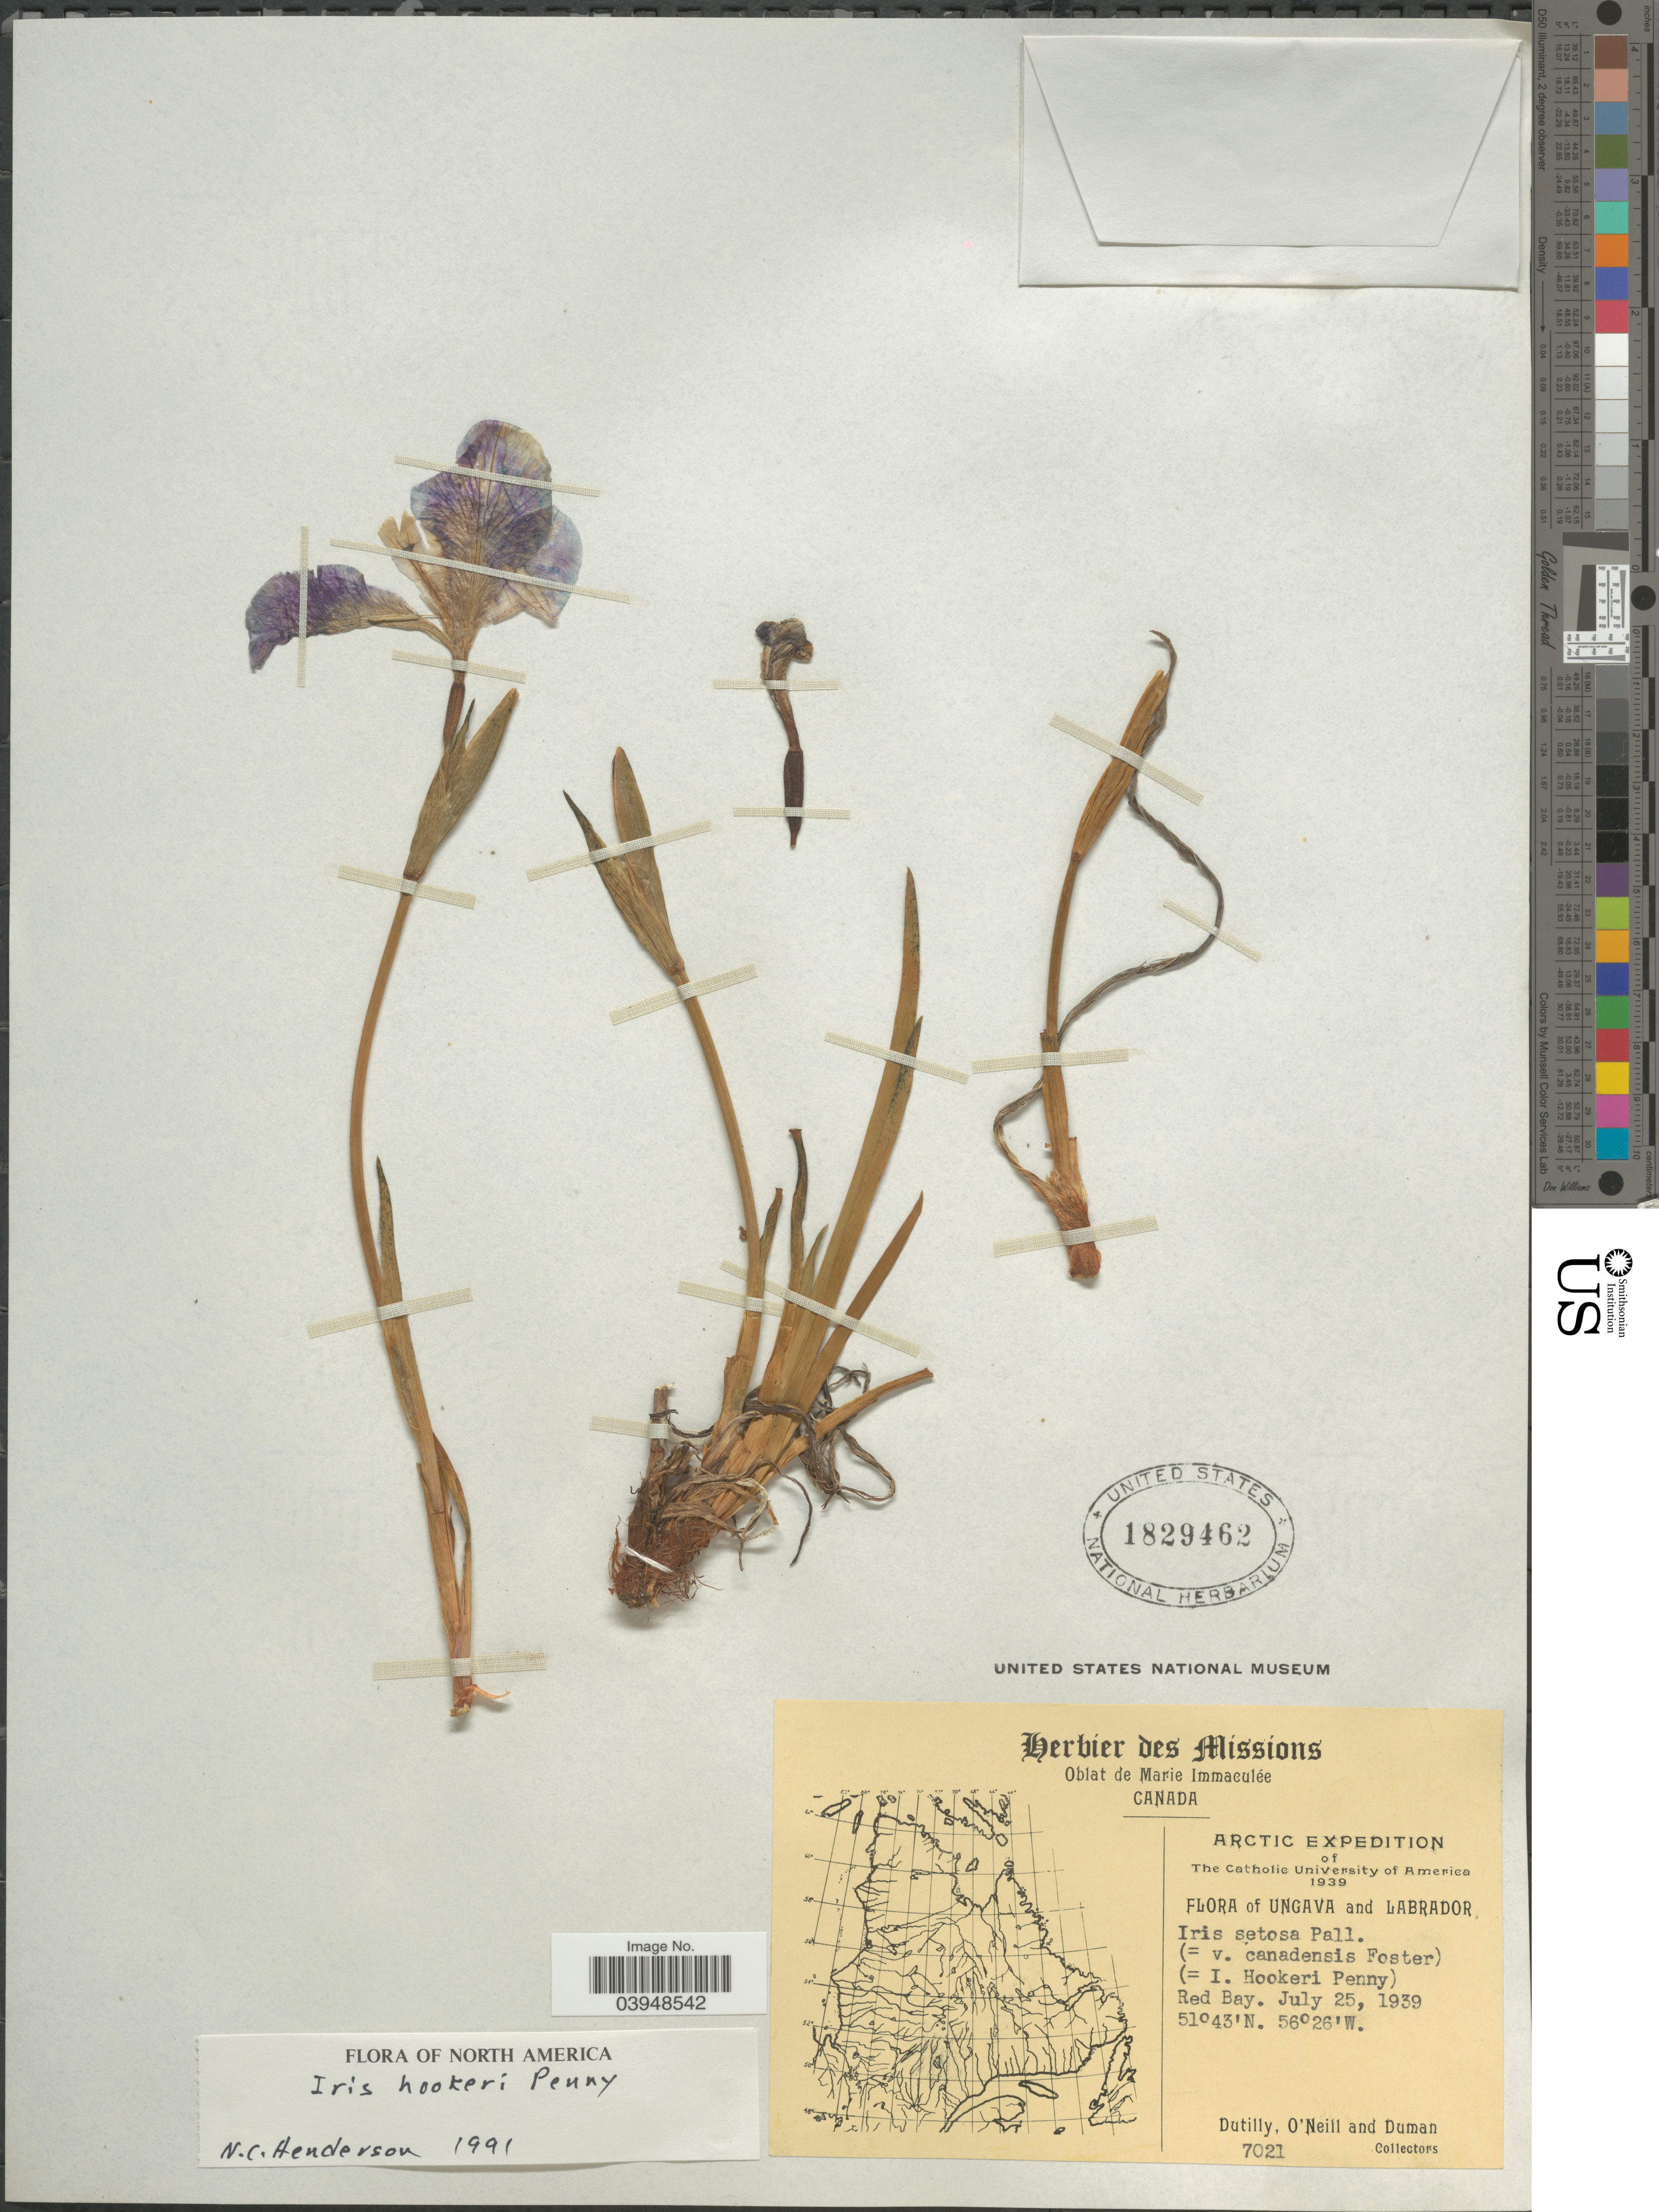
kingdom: Plantae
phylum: Tracheophyta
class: Liliopsida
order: Asparagales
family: Iridaceae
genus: Iris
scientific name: Iris hookeri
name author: Penny ex G. Don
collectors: -. Dutilly, O'Neill, -- & -. Duman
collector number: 7021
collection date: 1939-07-25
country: Canada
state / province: Newfoundland and Labrador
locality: Ungava and Labrador. Red Bay.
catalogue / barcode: US 1829462